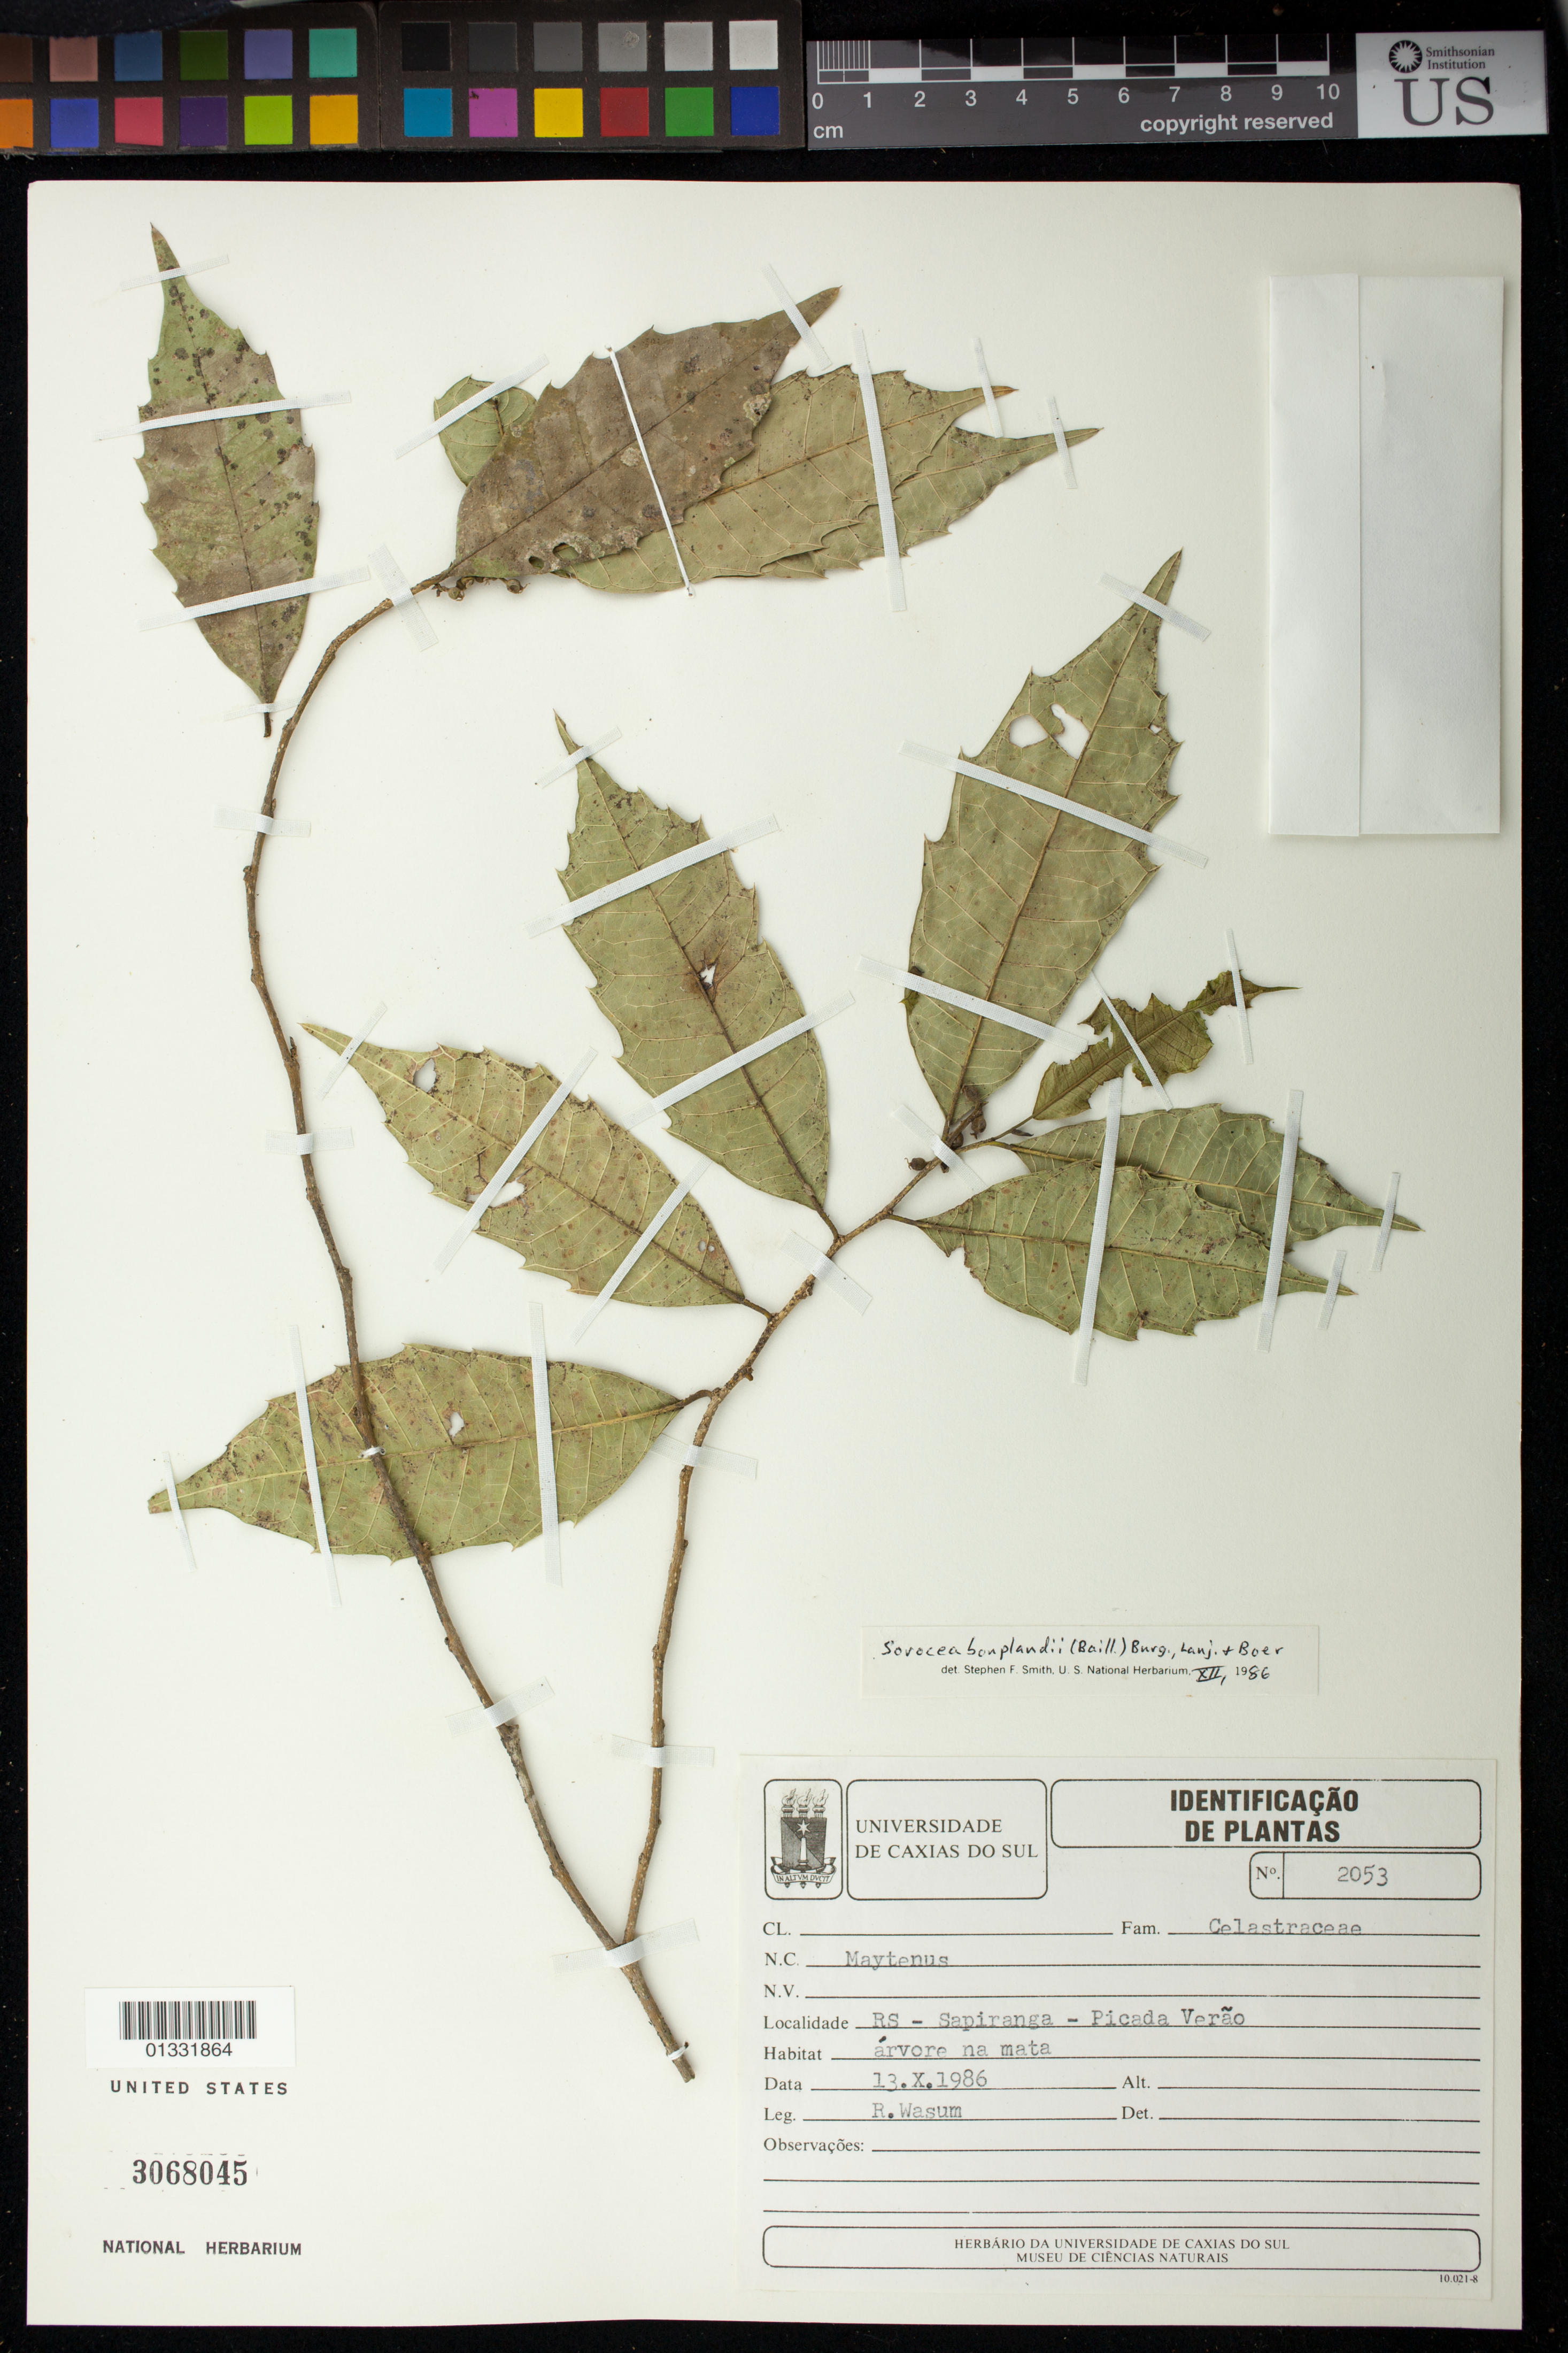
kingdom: Plantae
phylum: Tracheophyta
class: Magnoliopsida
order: Rosales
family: Moraceae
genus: Sorocea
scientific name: Sorocea bonplandii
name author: (Baill.) W.C. Burger et al.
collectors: R. Wasum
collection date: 1986-10-13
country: Brazil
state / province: Rio Grande do Sul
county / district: Sapiranga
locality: Picada Verão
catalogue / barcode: US 3068045